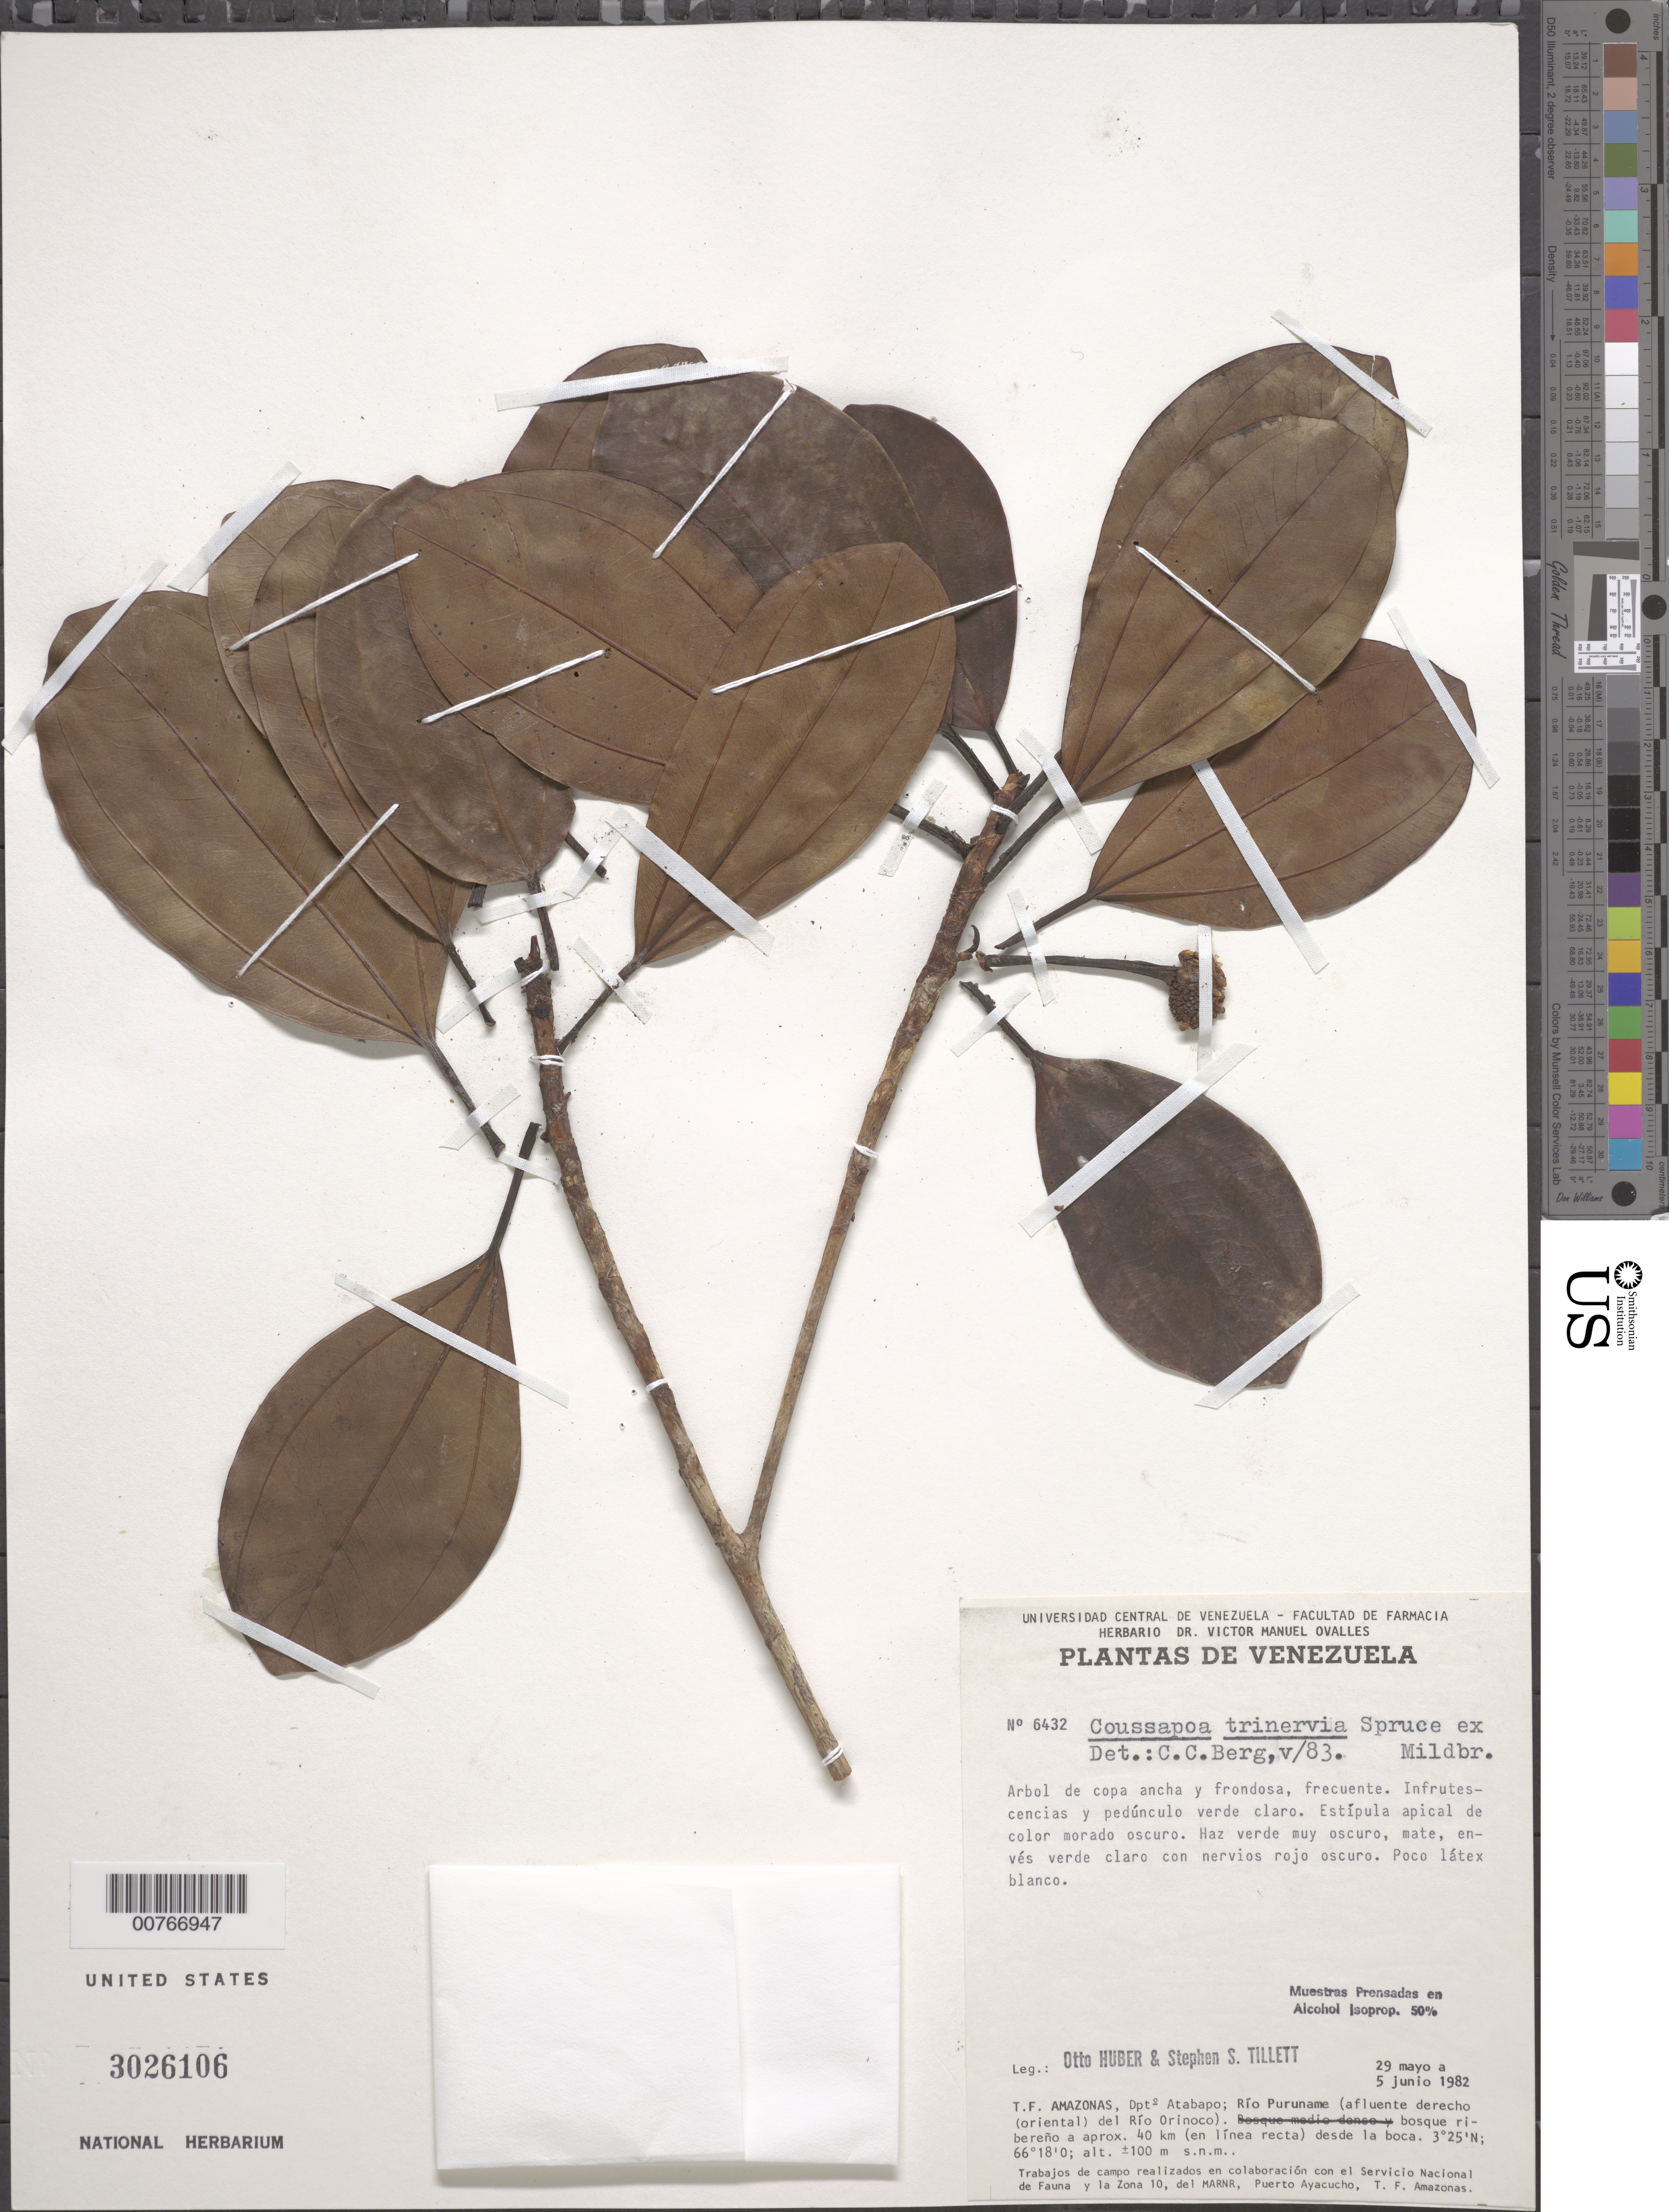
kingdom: Plantae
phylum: Tracheophyta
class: Magnoliopsida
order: Rosales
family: Urticaceae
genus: Coussapoa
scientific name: Coussapoa trinervia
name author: Spruce ex Mildbr.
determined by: Berg, C. C.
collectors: O. Huber & S. S. Tillett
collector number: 6432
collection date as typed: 29-May-82 to 5-Jun-82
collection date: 1982-05-29/1982-06-05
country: Venezuela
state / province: Amazonas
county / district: Atabapo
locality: Río Puruname, aprox 40 km (en linea recta) desde la boca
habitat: Bosque ribereño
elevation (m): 100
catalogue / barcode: US 3026106